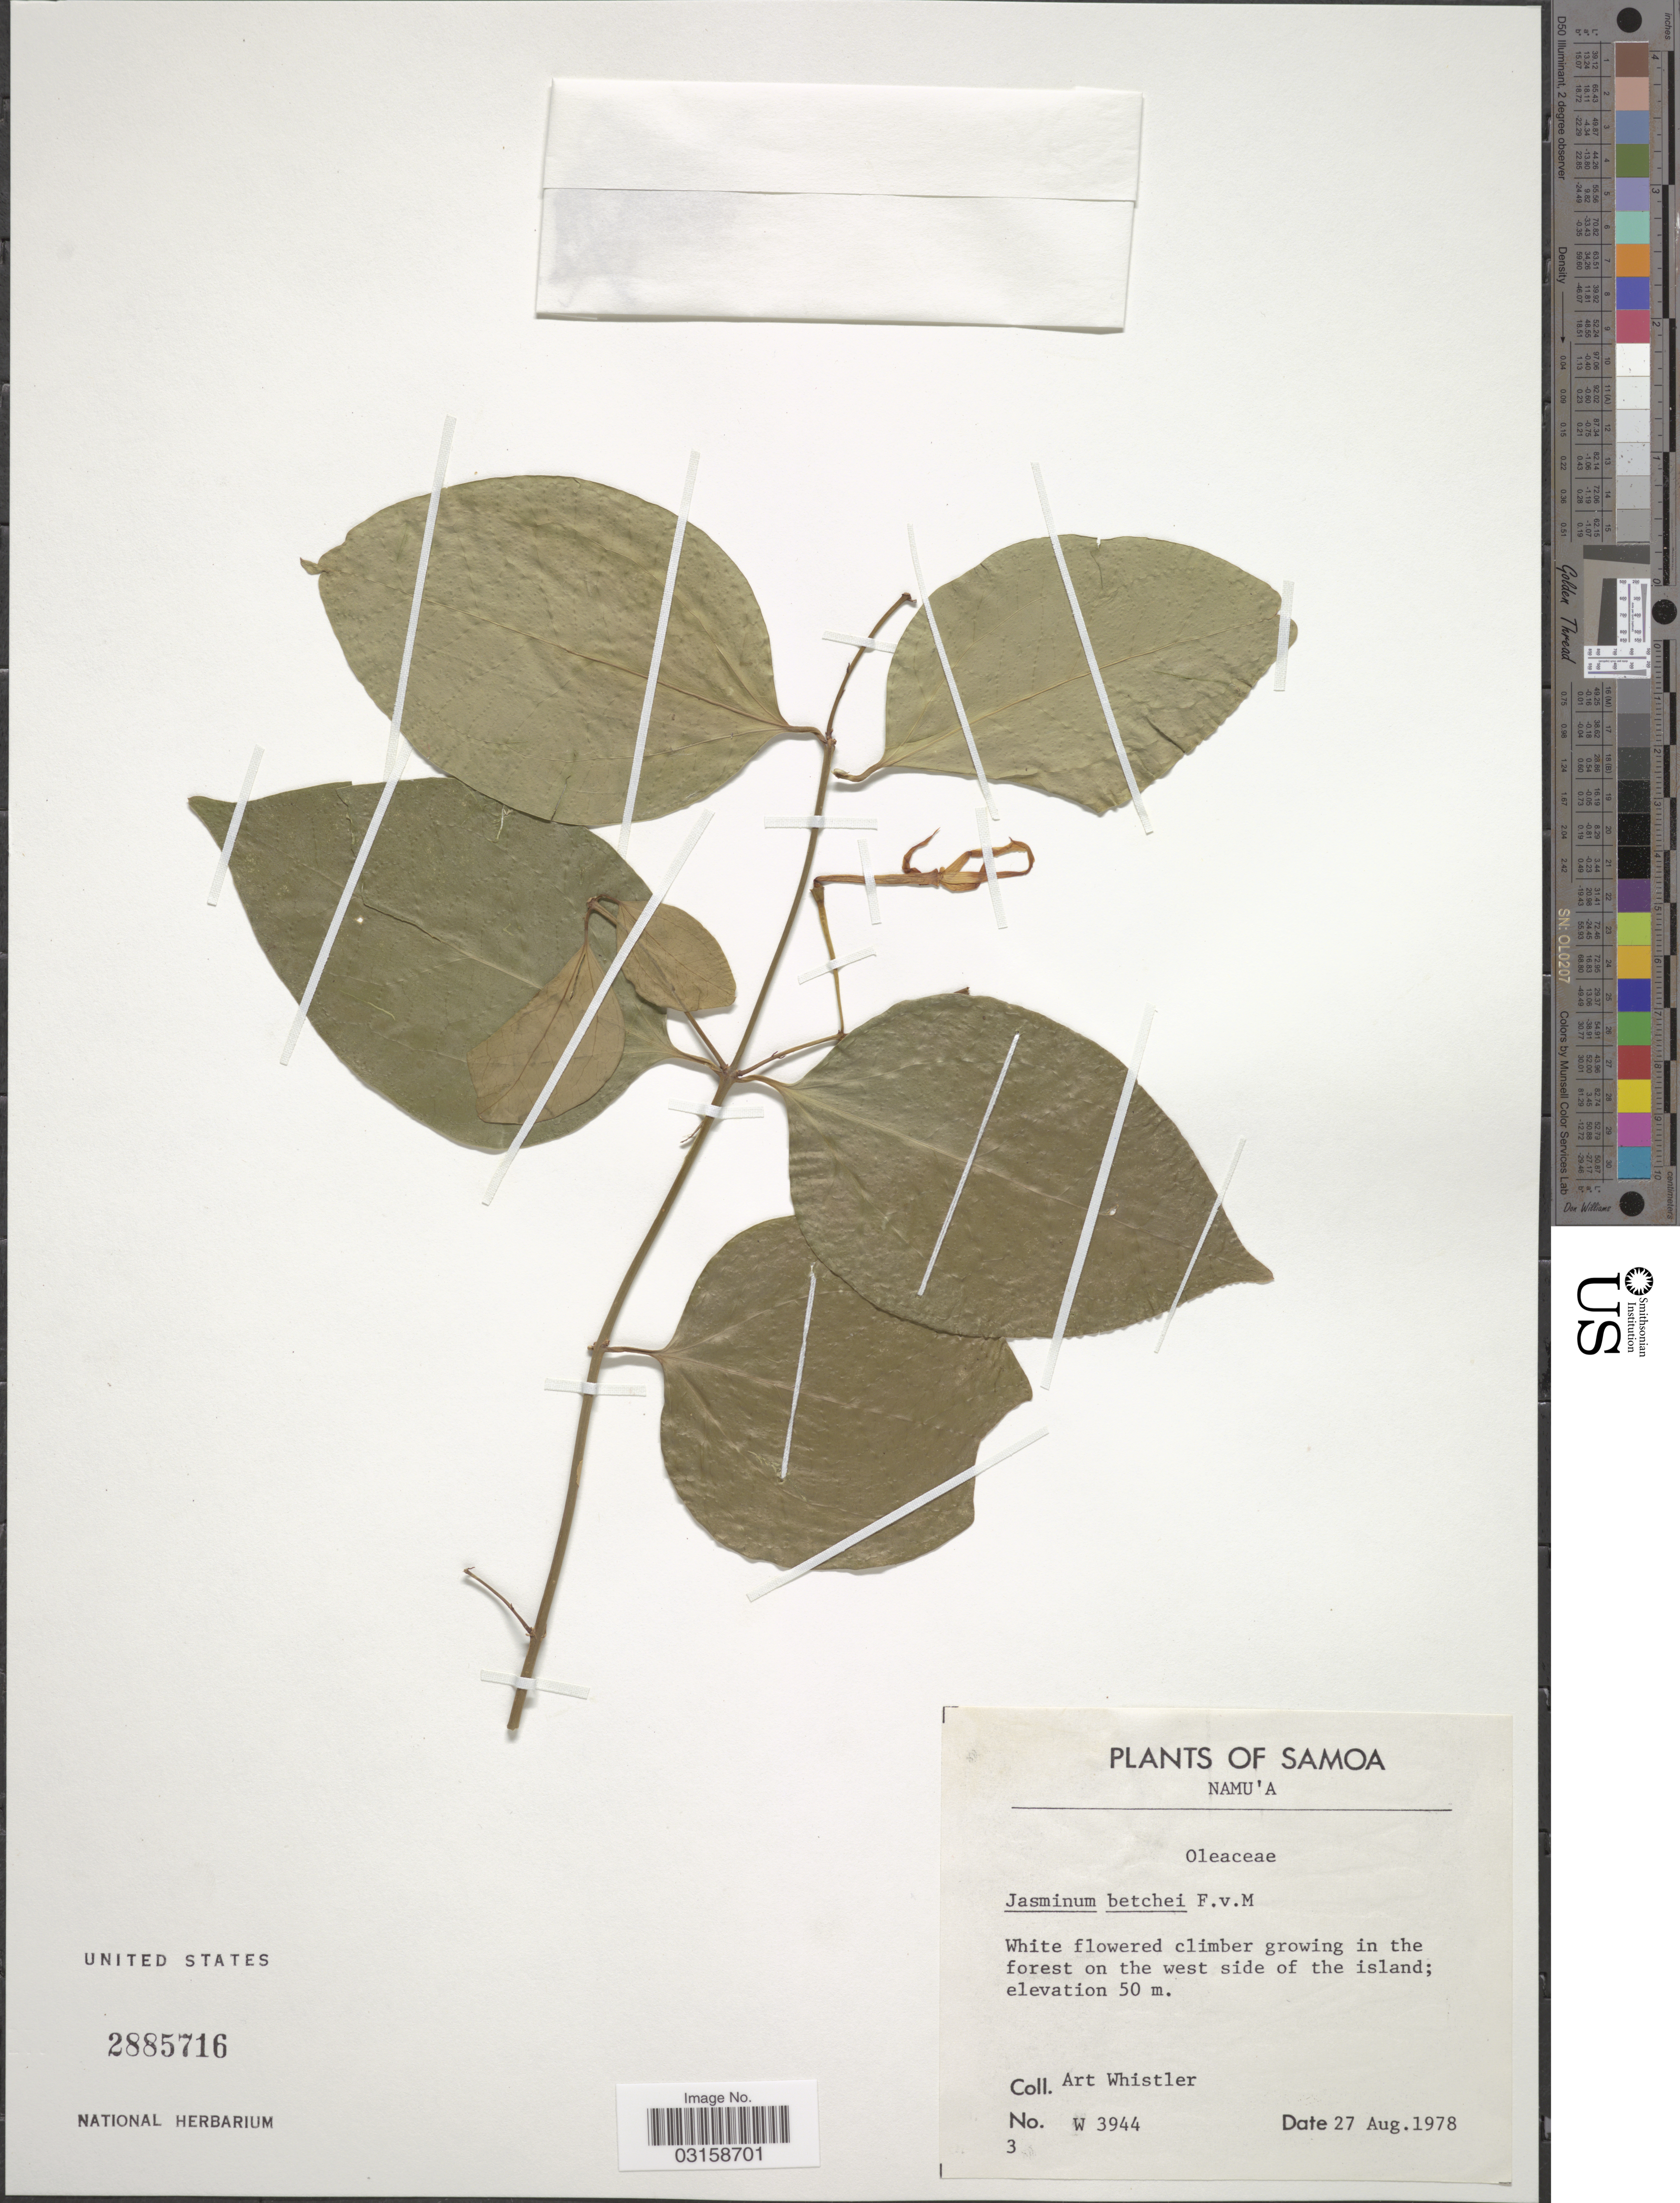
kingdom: Plantae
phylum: Tracheophyta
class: Magnoliopsida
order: Lamiales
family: Oleaceae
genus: Jasminum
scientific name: Jasminum betchei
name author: F. Muell.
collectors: A. Whistler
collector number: W3944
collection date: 1978-08-27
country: Samoa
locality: Samoa. Namu'a. West side of the island.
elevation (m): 50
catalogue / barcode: US 2885716